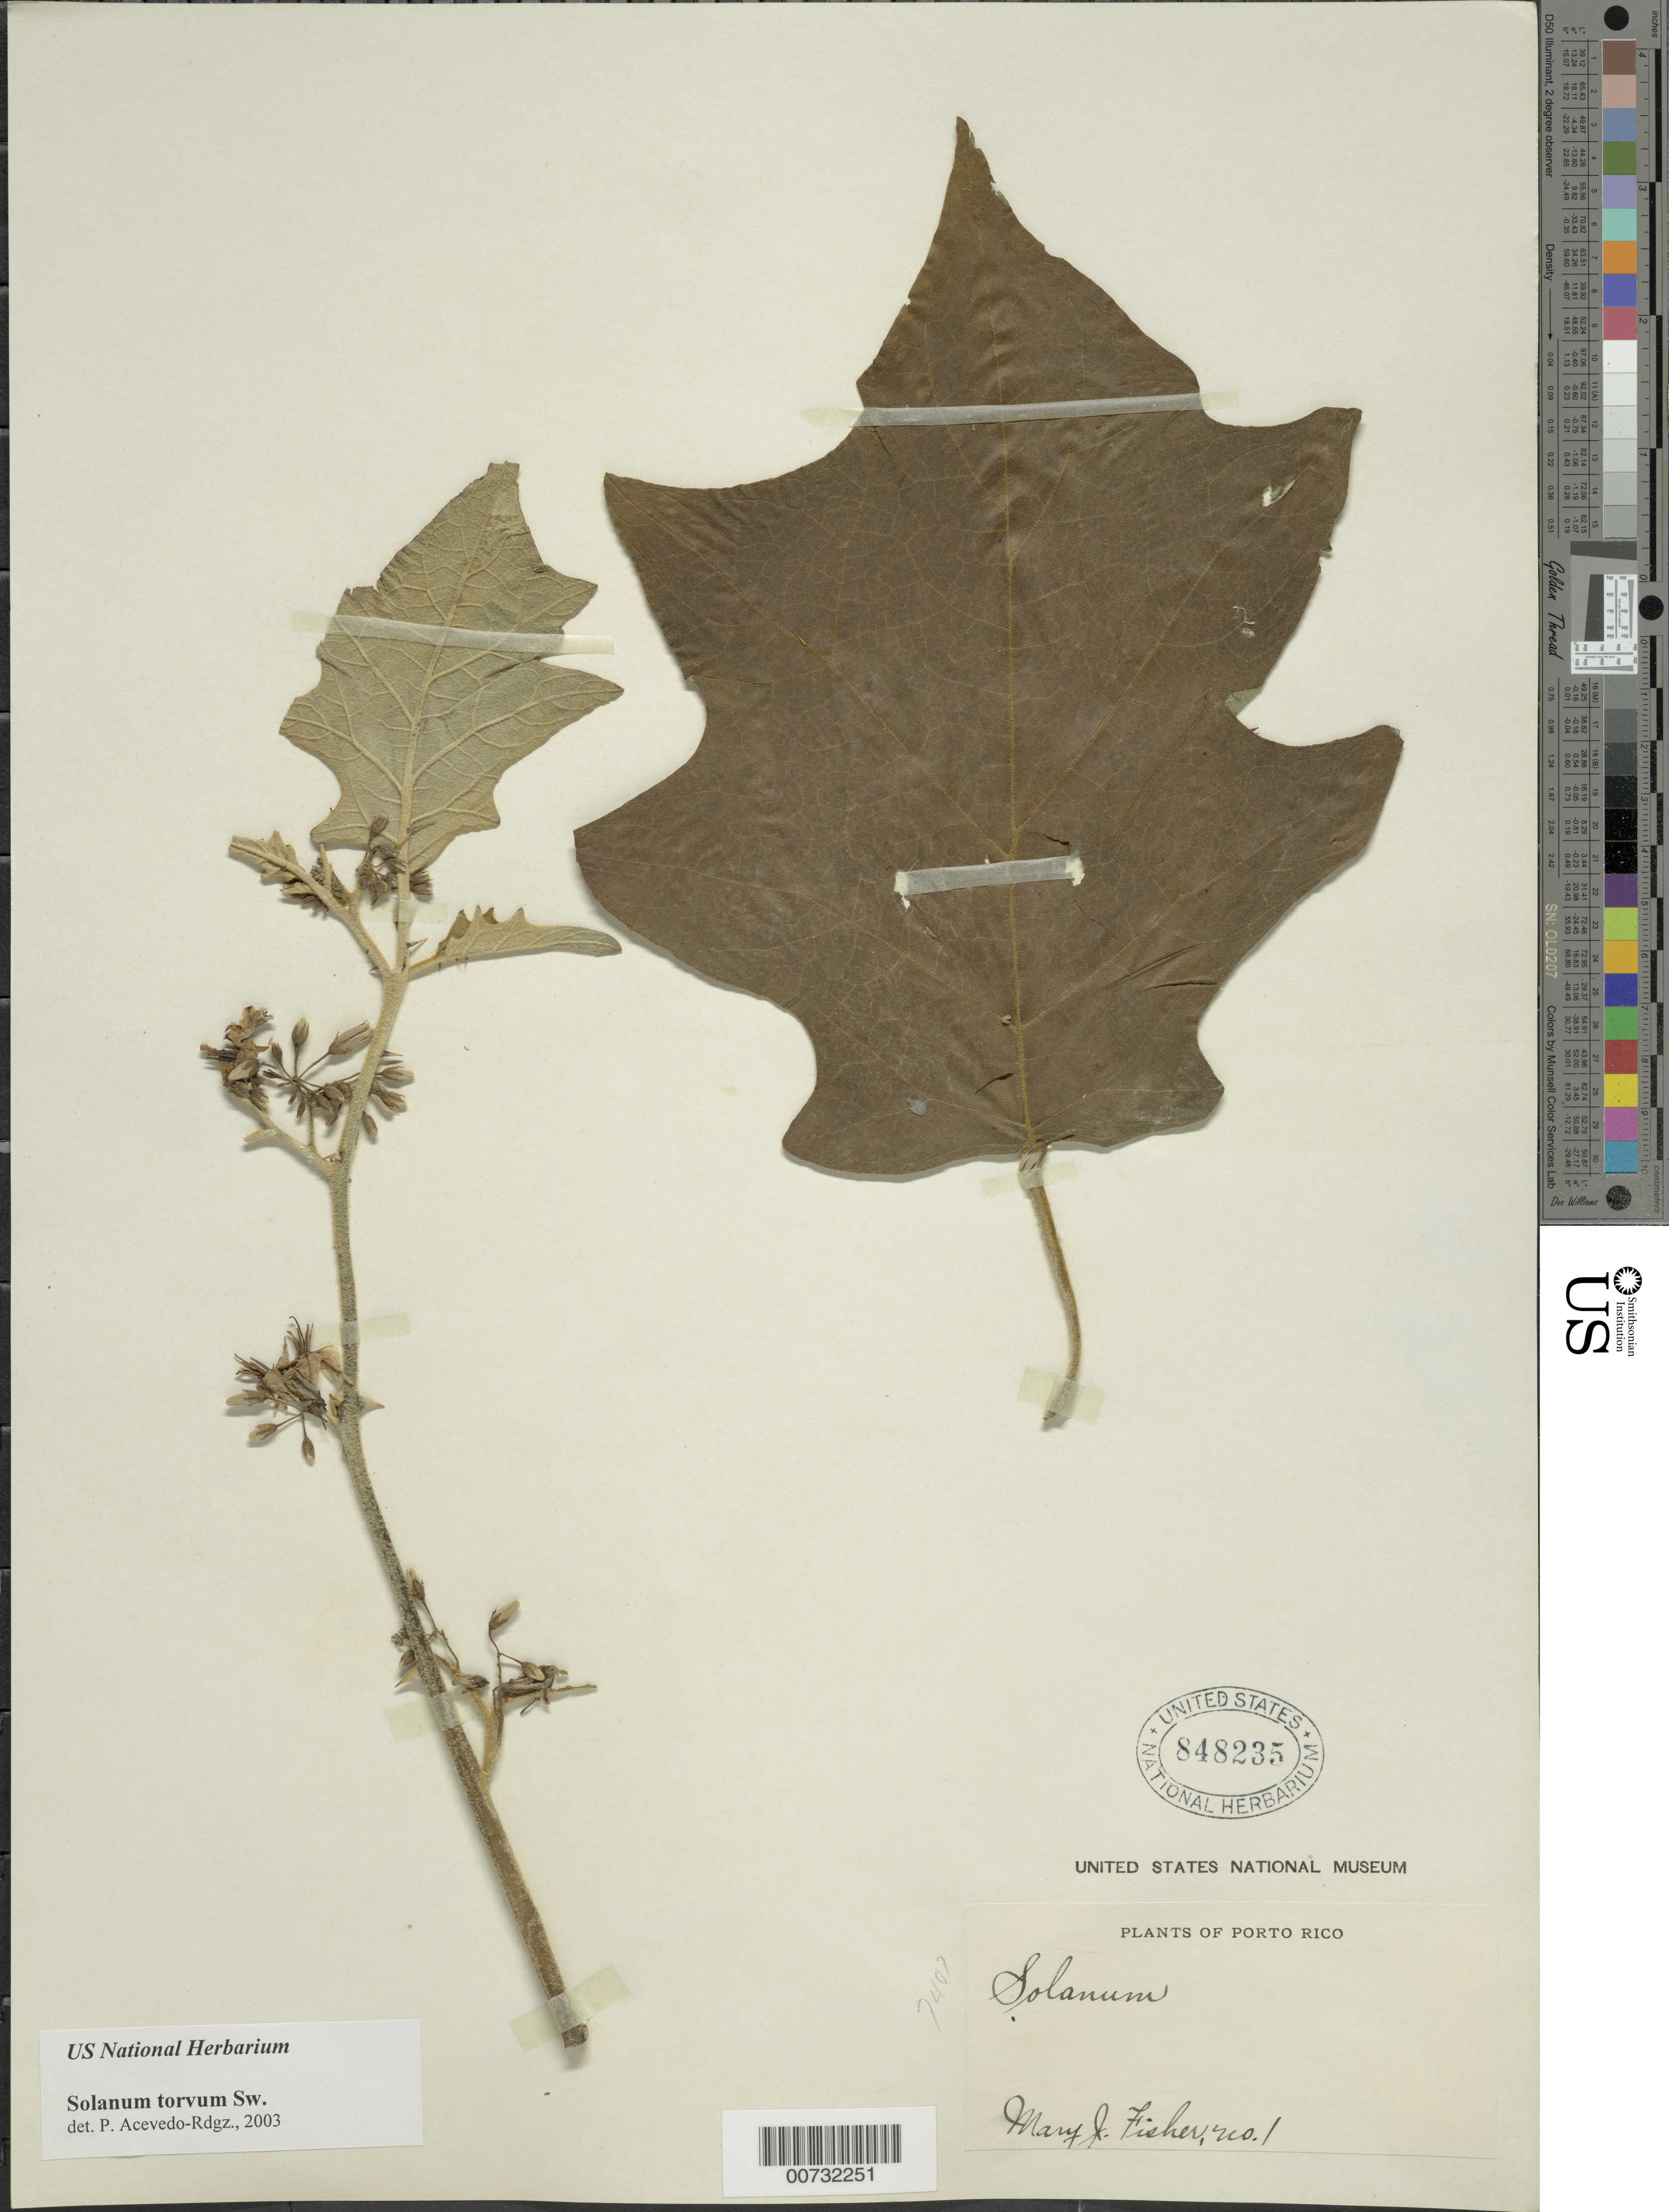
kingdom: Plantae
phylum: Tracheophyta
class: Magnoliopsida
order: Solanales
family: Solanaceae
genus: Solanum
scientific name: Solanum torvum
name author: Sw.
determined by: Acevedo-Rodríguez, P., (BOT), Smithsonian Institution - National Museum of Natural History (UNITED STATES)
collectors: M. J. Fisher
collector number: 1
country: Puerto Rico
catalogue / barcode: US 848235